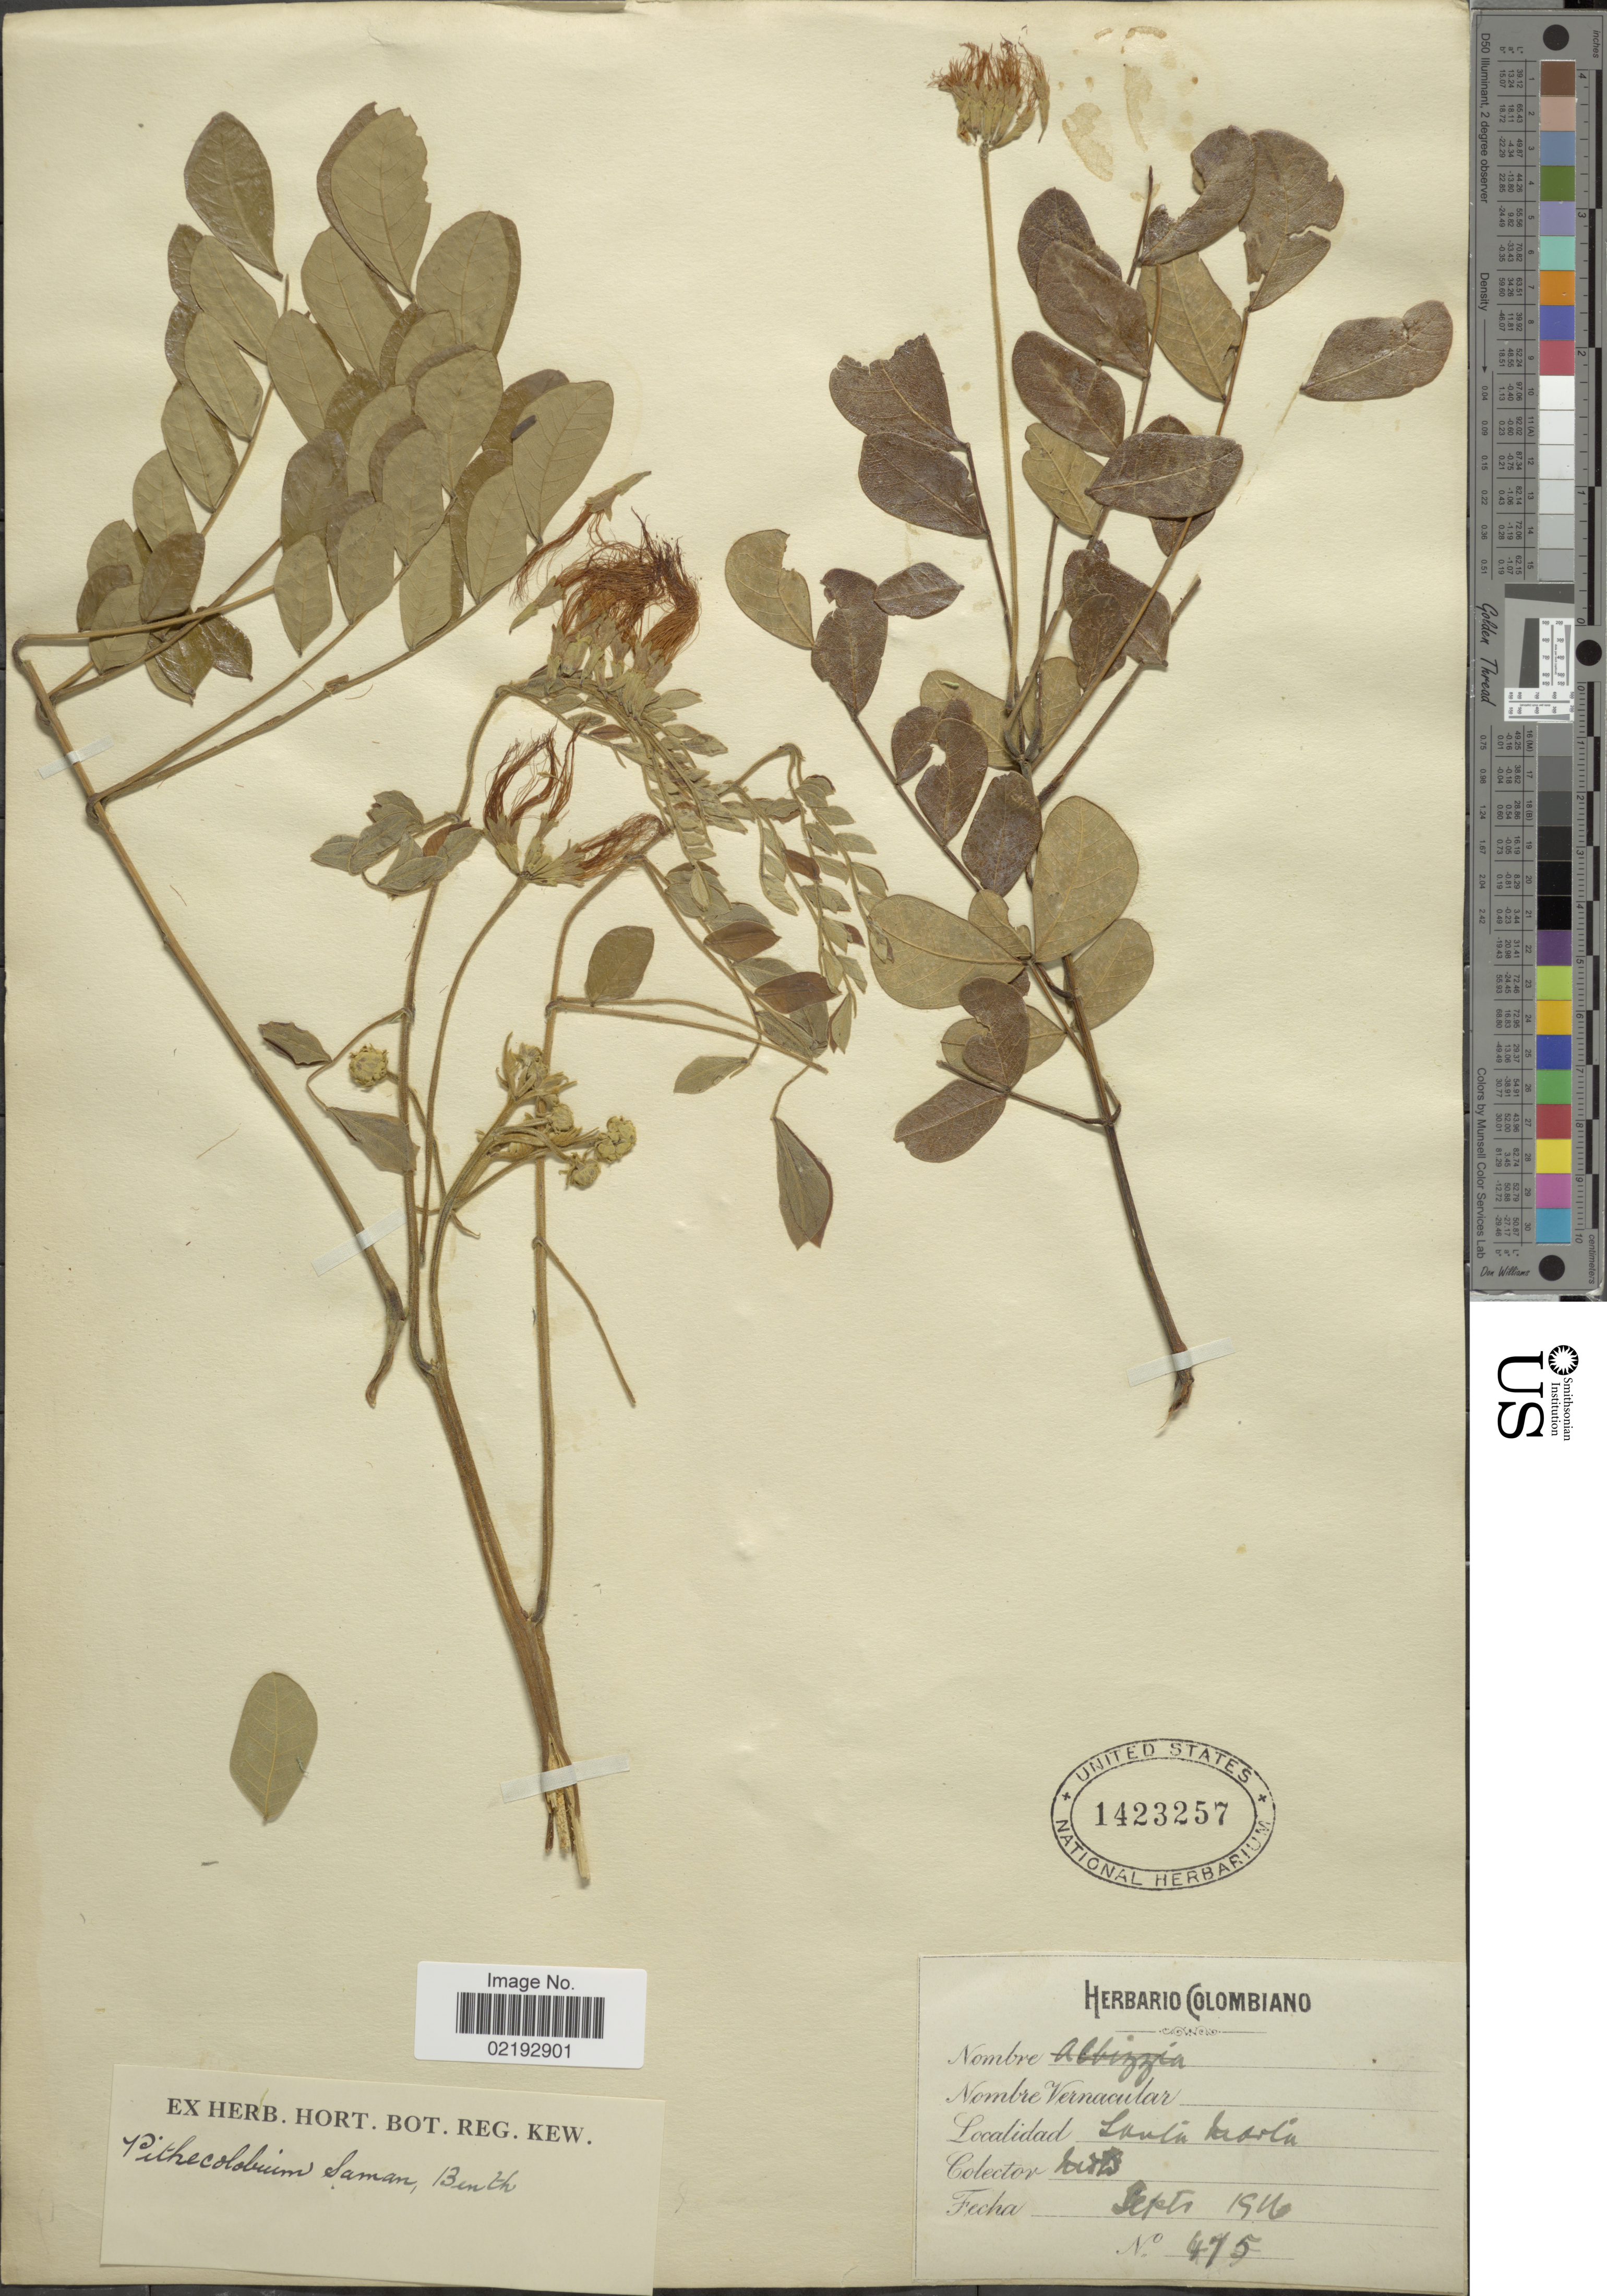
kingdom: Plantae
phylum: Tracheophyta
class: Magnoliopsida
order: Fabales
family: Fabaceae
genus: Samanea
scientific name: Samanea saman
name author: (Jacq.) Merr.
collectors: M. T. Dawe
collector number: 475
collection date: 1916-09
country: Colombia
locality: Santa Marta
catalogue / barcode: US 1423257